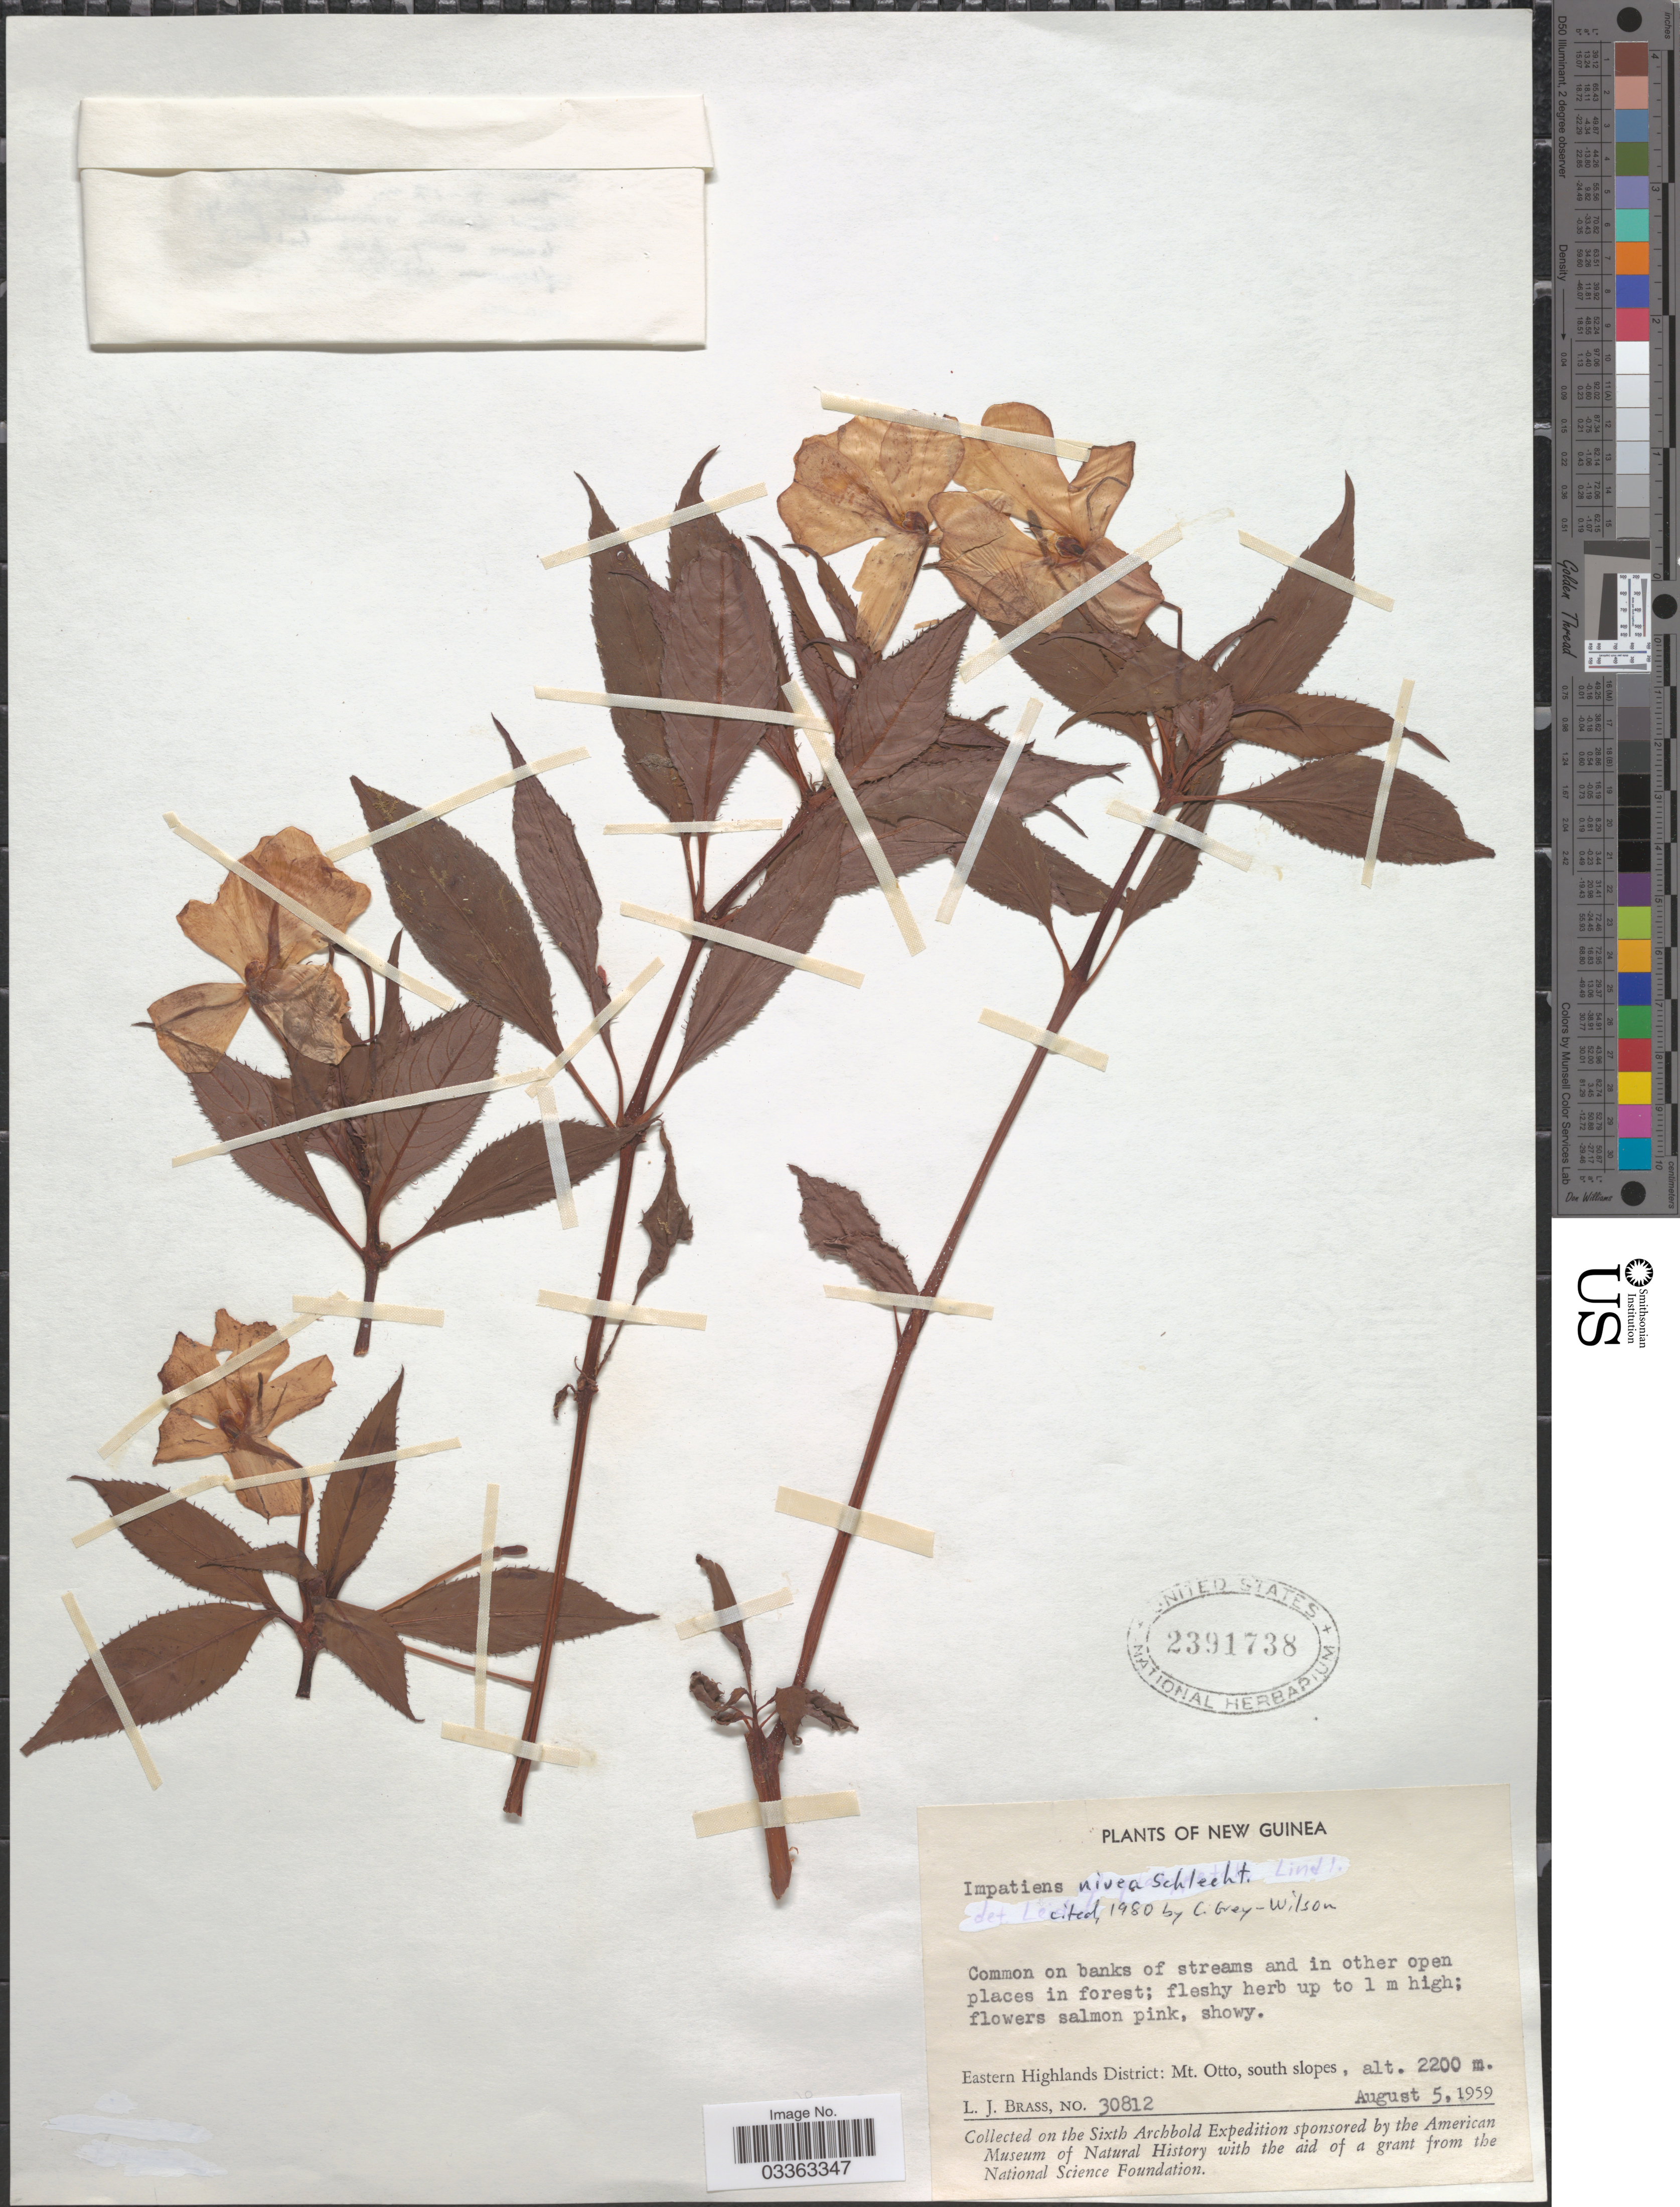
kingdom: Plantae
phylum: Tracheophyta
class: Magnoliopsida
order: Ericales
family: Balsaminaceae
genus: Impatiens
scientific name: Impatiens nivea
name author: Schltr.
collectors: L. J. Brass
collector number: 30812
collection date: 1959-08-05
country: Papua New Guinea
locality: New Guinea. Eastern Highlands District: Mt. Otto, south slopes.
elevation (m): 2200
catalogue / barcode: US 2391738